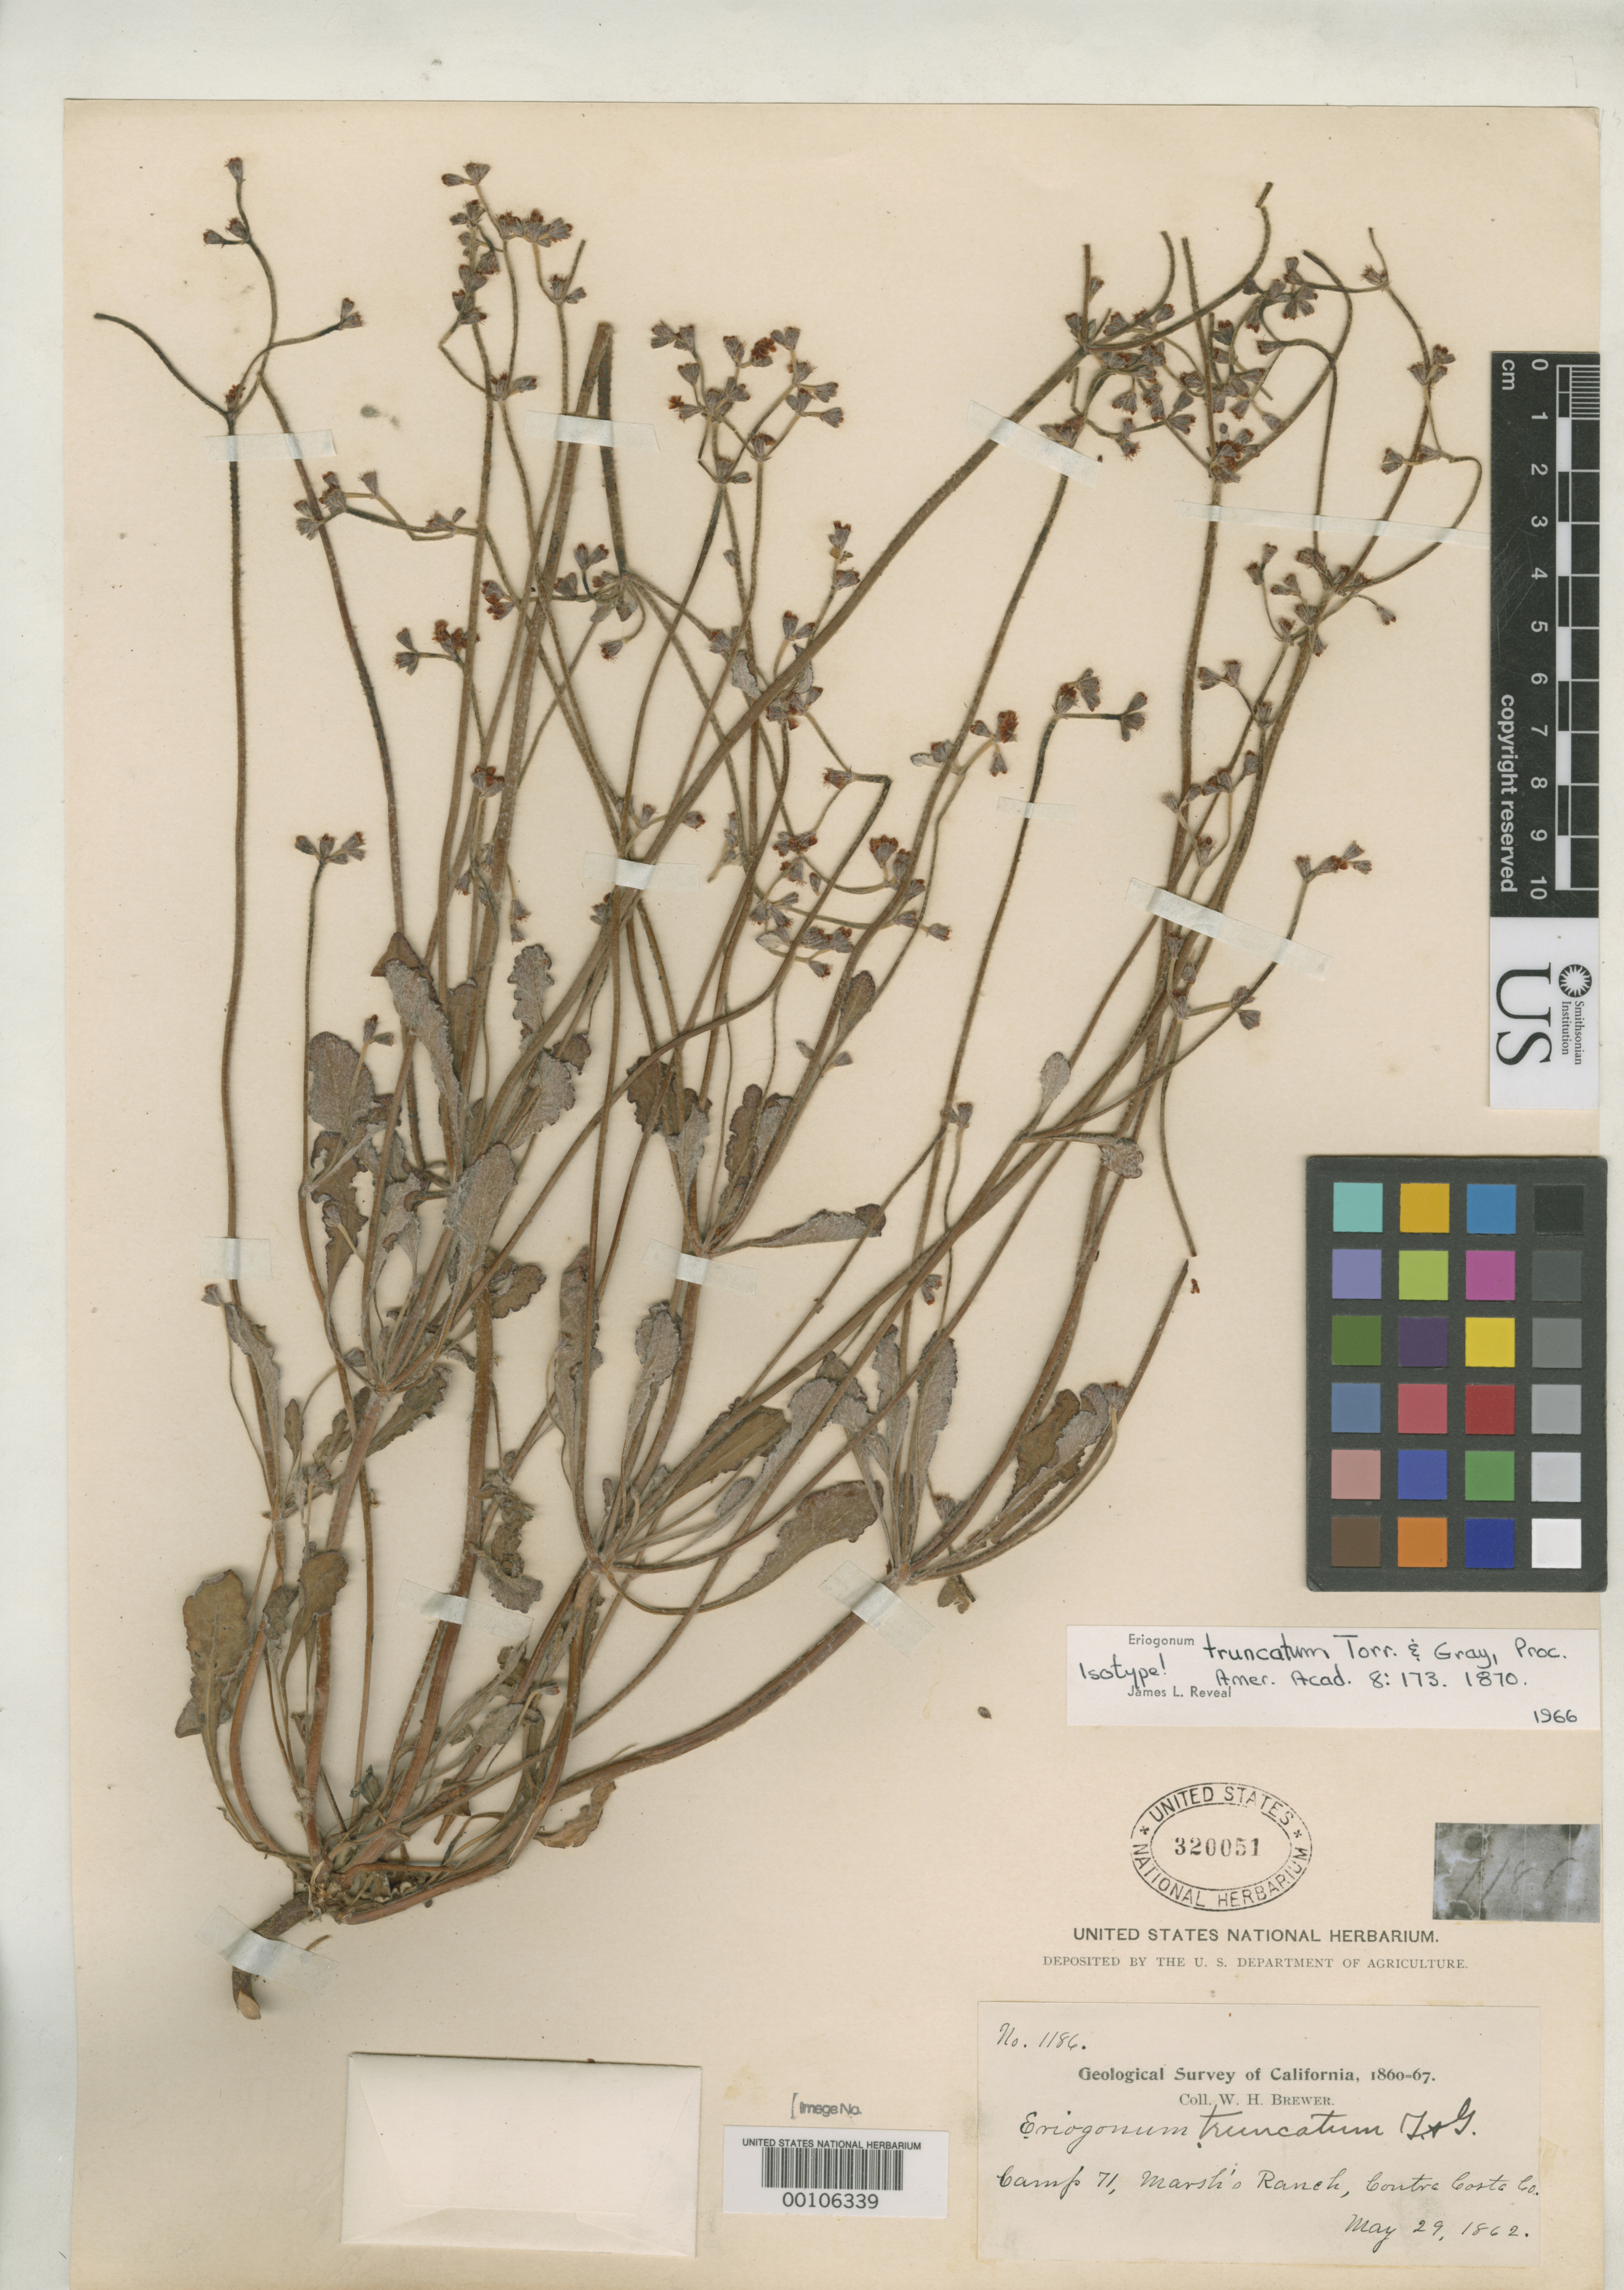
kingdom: Plantae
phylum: Tracheophyta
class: Magnoliopsida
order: Caryophyllales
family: Polygonaceae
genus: Eriogonum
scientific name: Eriogonum truncatum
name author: Torr. & A. Gray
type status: Isotype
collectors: W. H. Brewer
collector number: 1186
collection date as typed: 29 May 1862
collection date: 1862-05-29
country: United States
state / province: California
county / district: Contra Costa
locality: Marshis Ranch near Mt. Siablo.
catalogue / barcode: US 320051